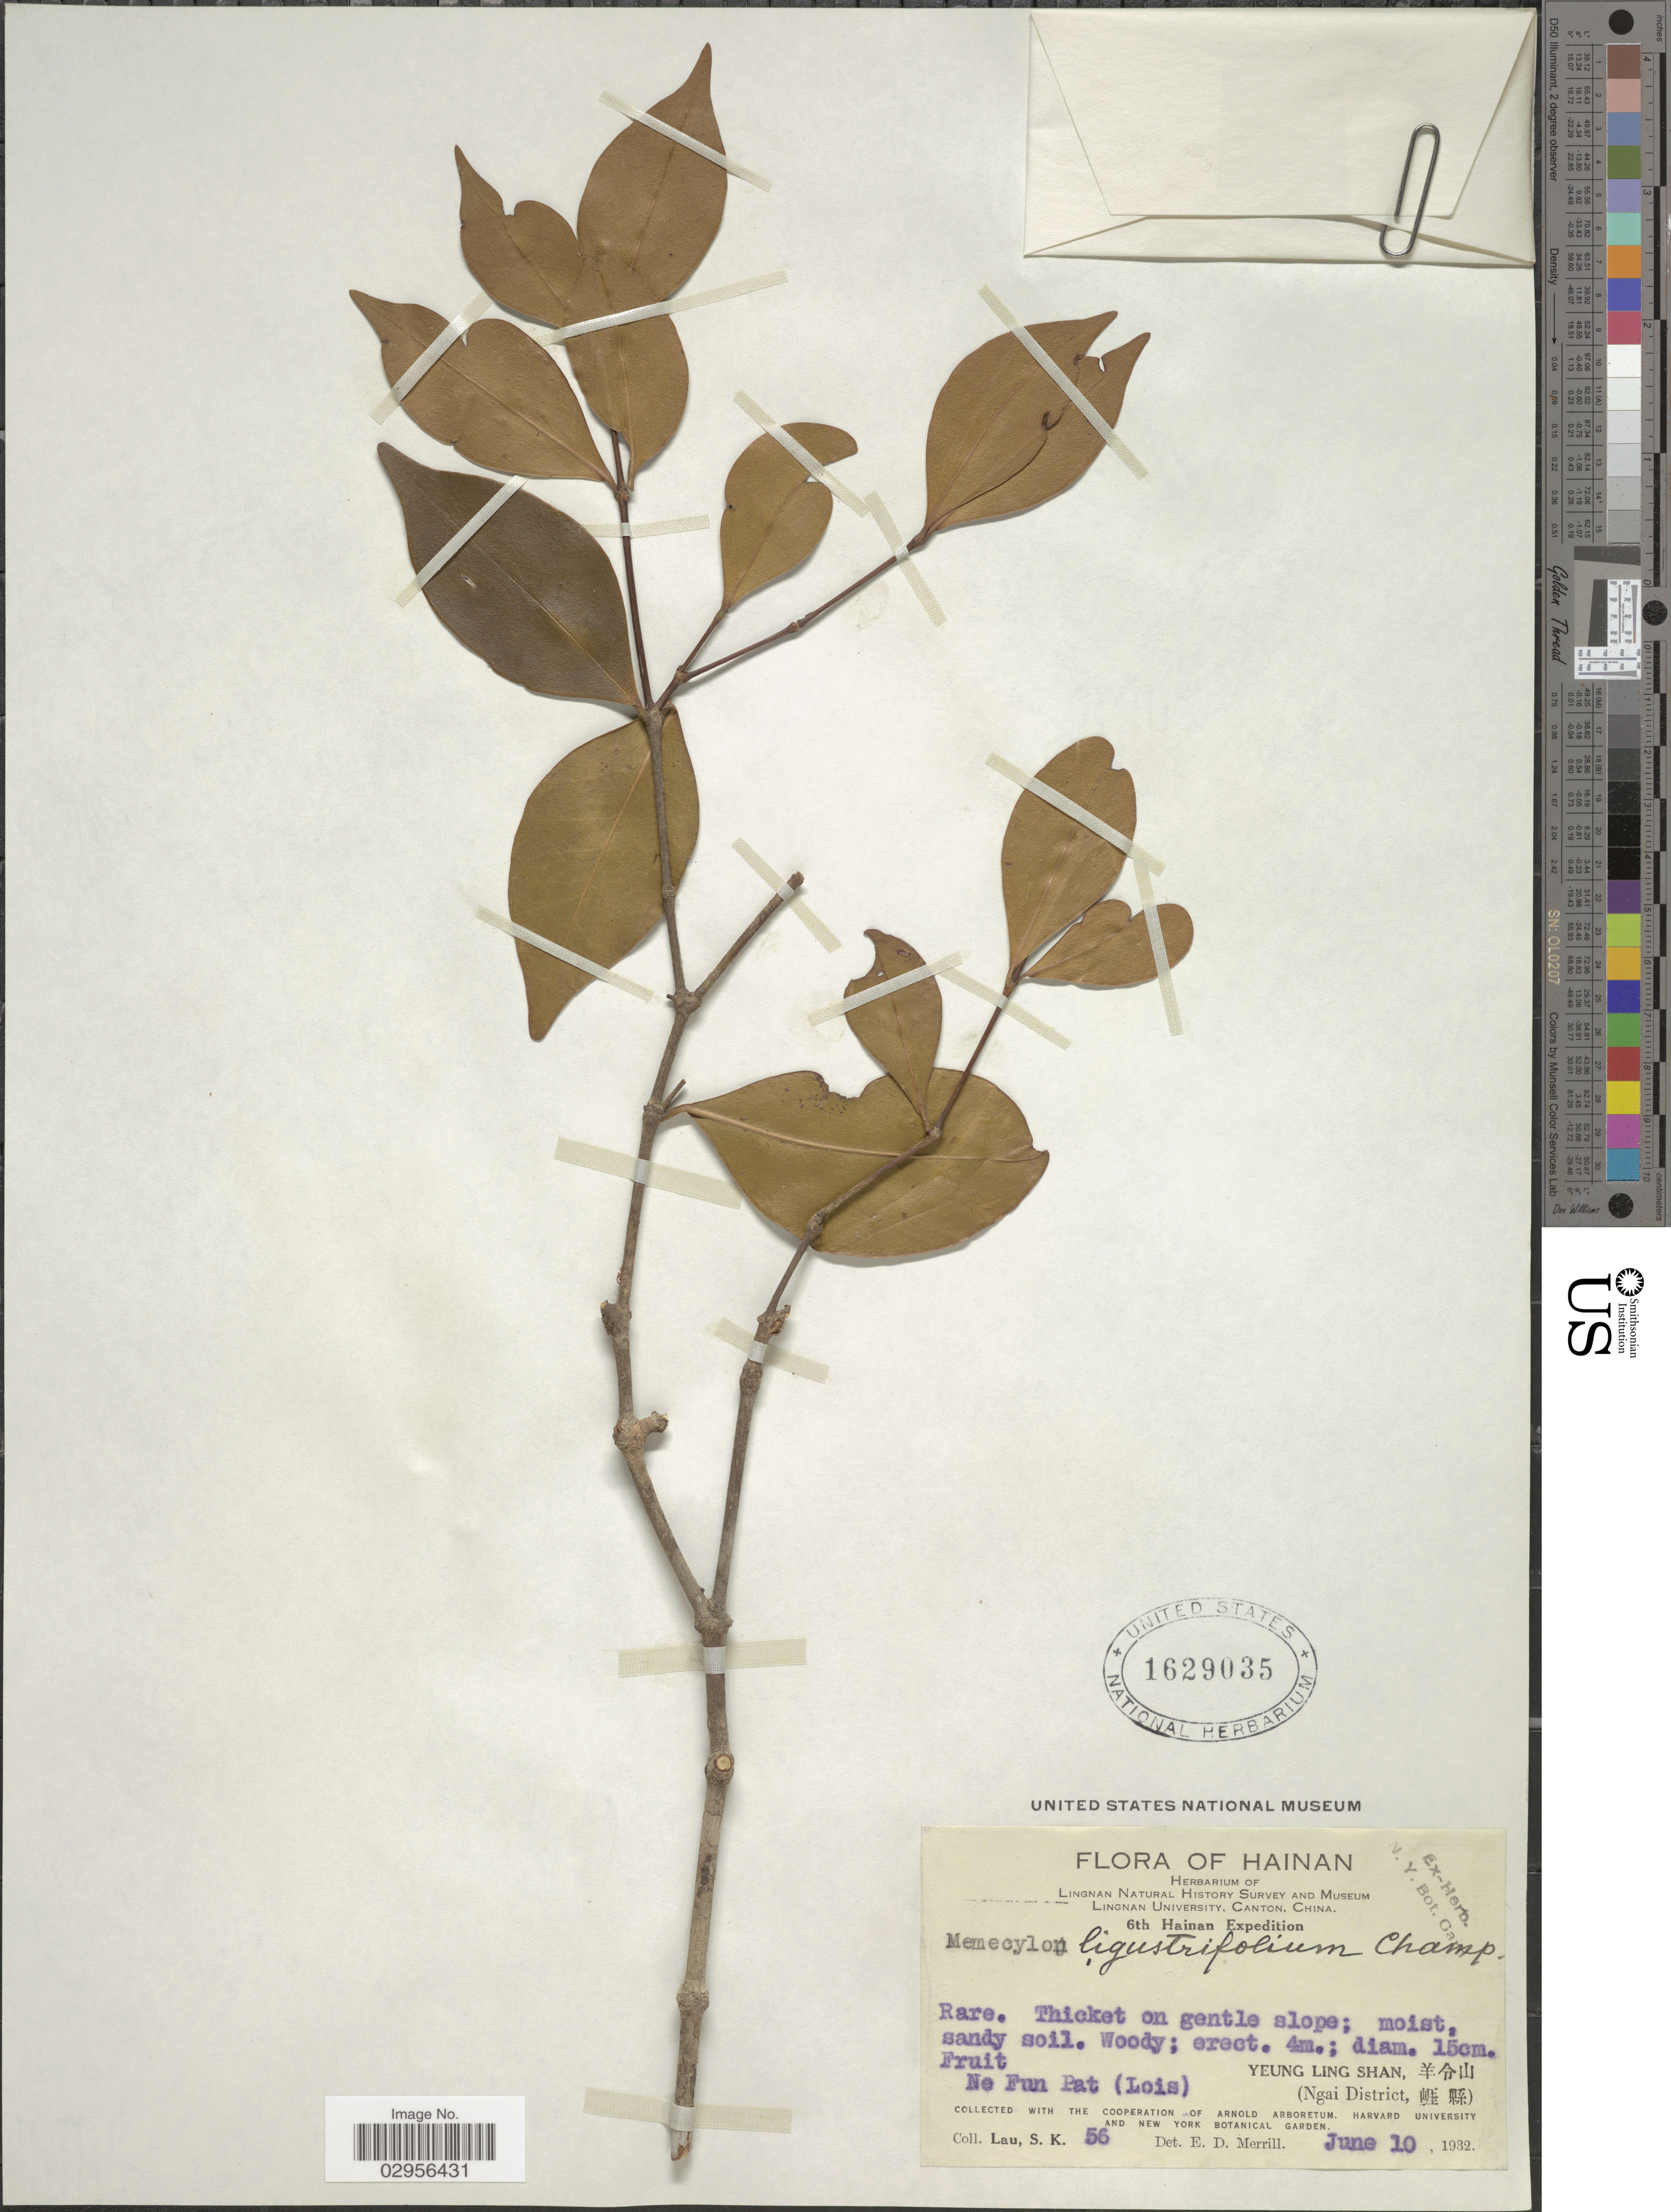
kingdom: Plantae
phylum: Tracheophyta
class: Magnoliopsida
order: Myrtales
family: Melastomataceae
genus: Memecylon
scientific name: Memecylon ligustrifolium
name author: Champ. ex Benth.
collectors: S. K. Lau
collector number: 56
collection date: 1932-06-10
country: China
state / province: Hainan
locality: Ne Fun Pat (Lois). Yeung Ling Shan (Ngai District).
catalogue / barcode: US 1629035